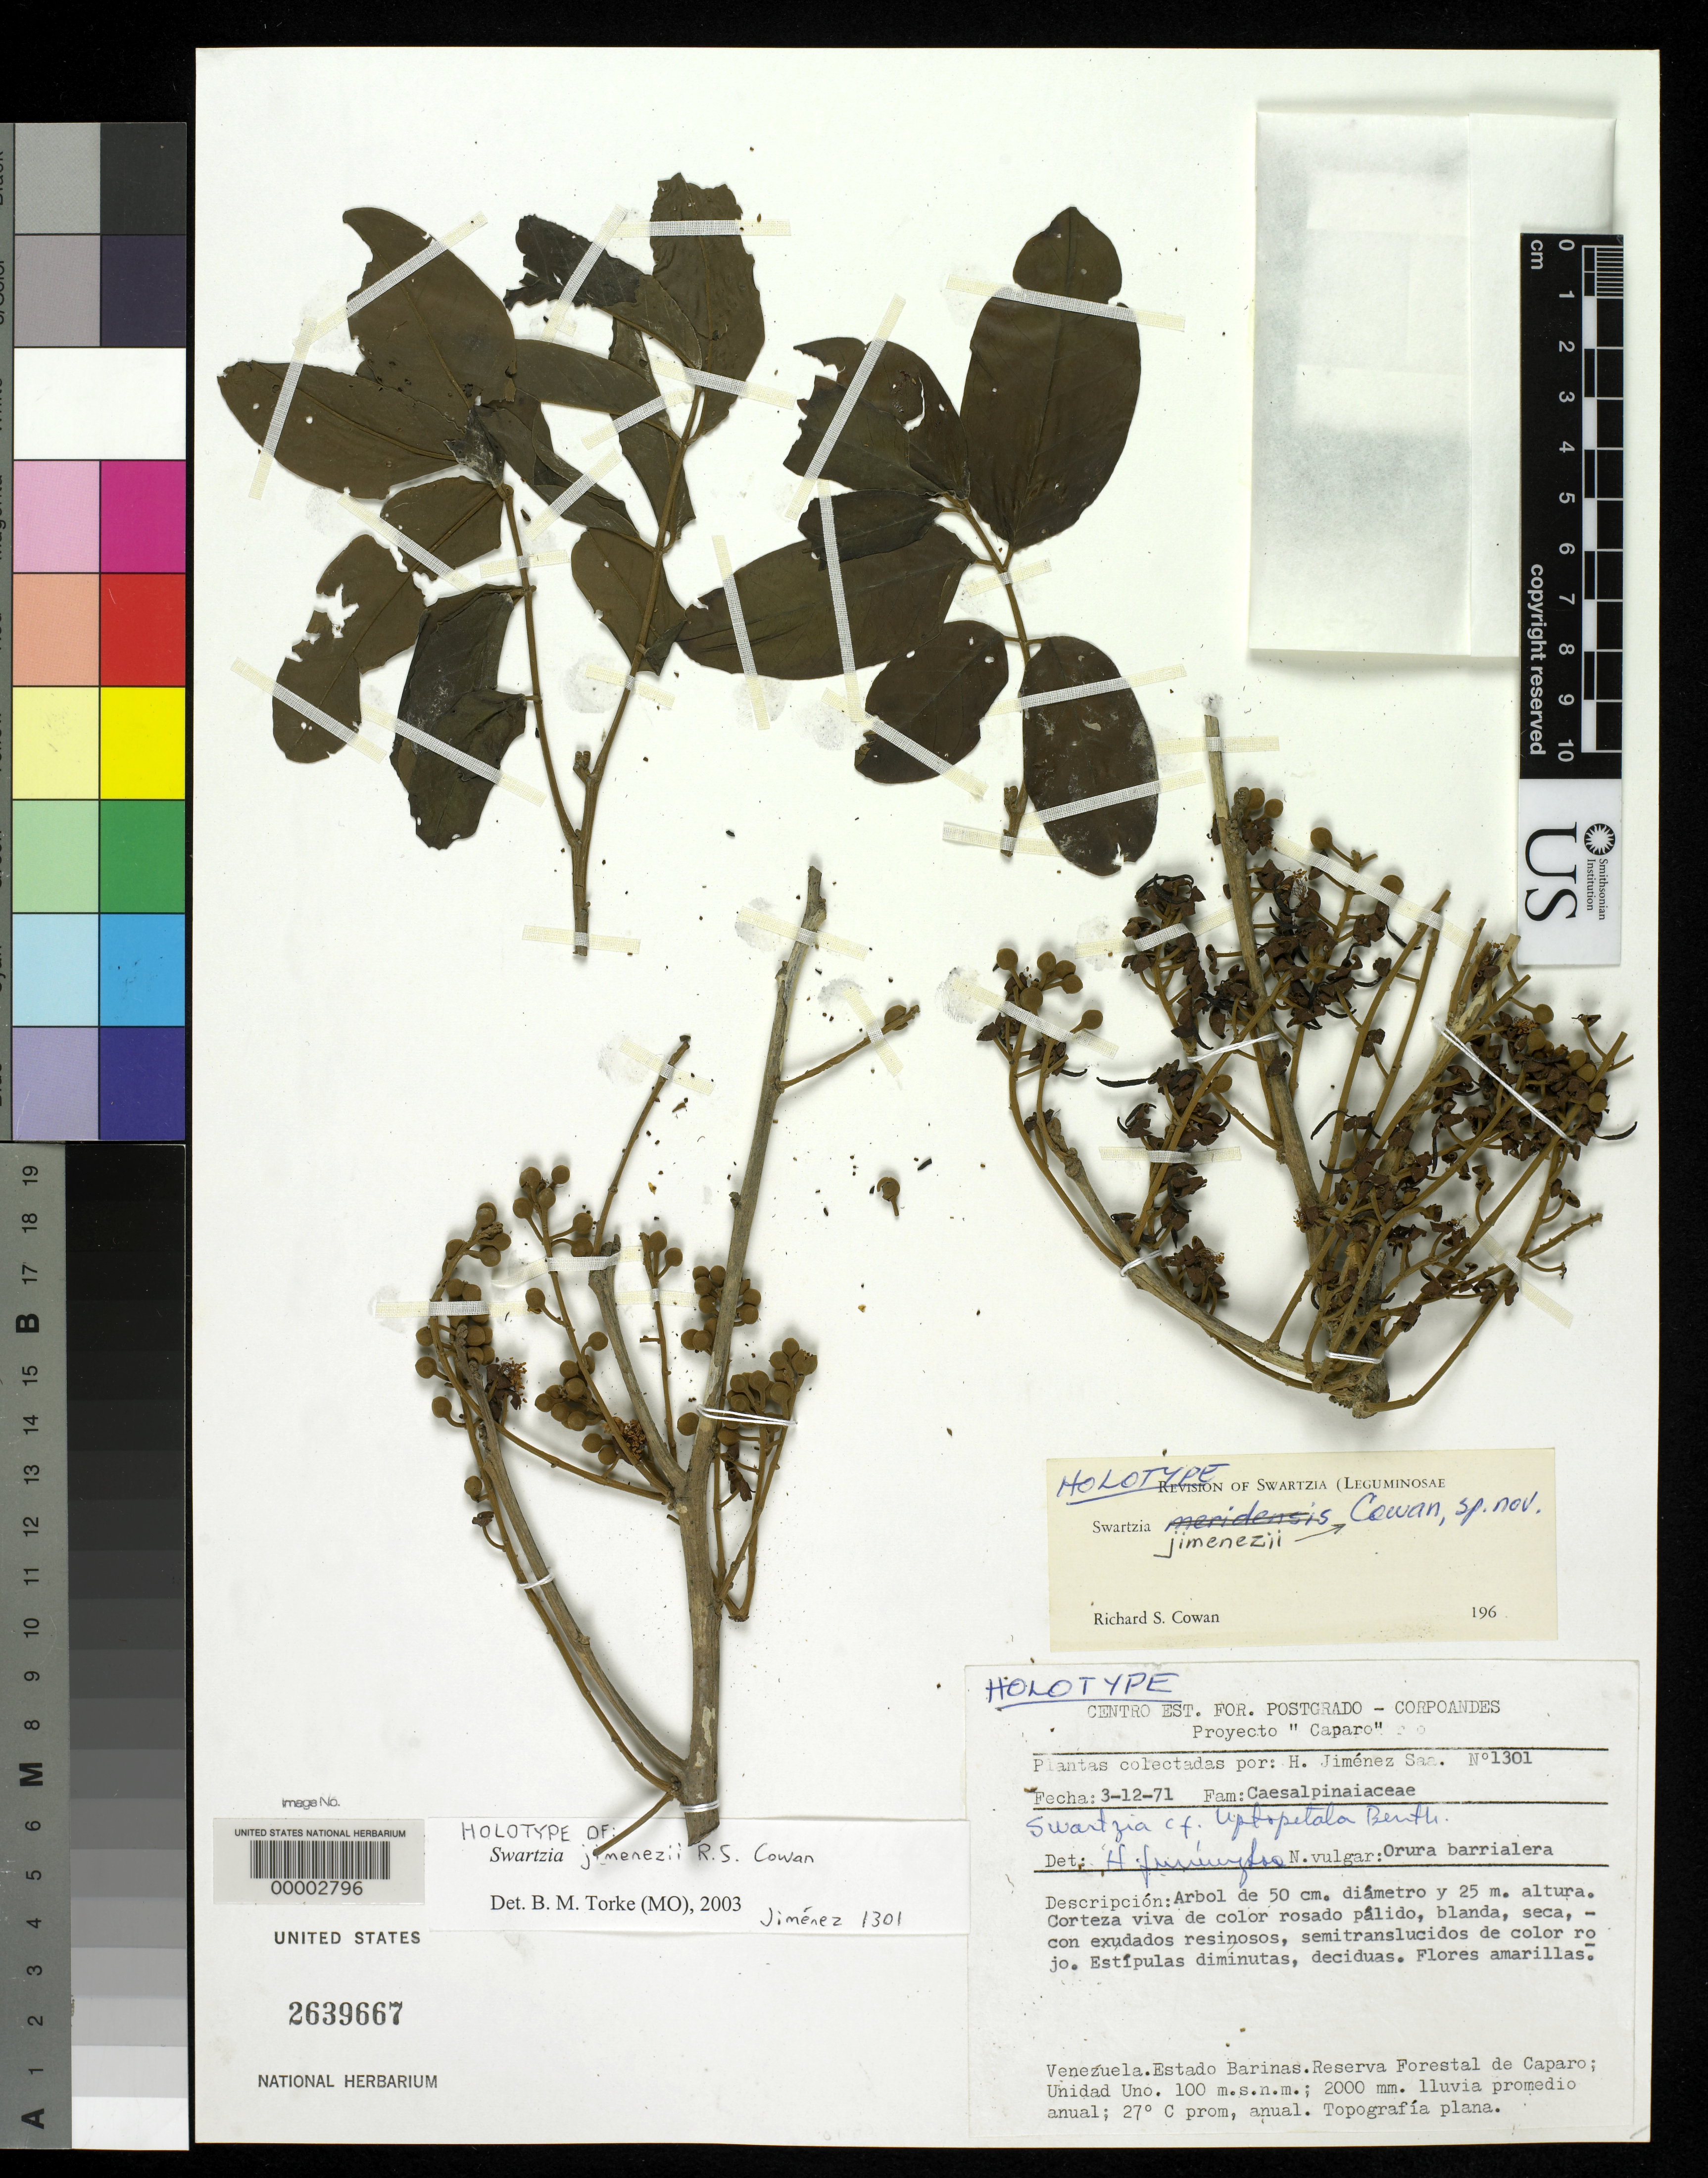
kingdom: Plantae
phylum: Tracheophyta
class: Magnoliopsida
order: Fabales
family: Fabaceae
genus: Swartzia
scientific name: Swartzia jimenezii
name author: R.S. Cowan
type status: Holotype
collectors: ex herb. O. Jimenez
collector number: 1301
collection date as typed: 03 Dec 1971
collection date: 1971-12-03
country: Venezuela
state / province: Barinas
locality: Caparo.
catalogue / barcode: US 2639667